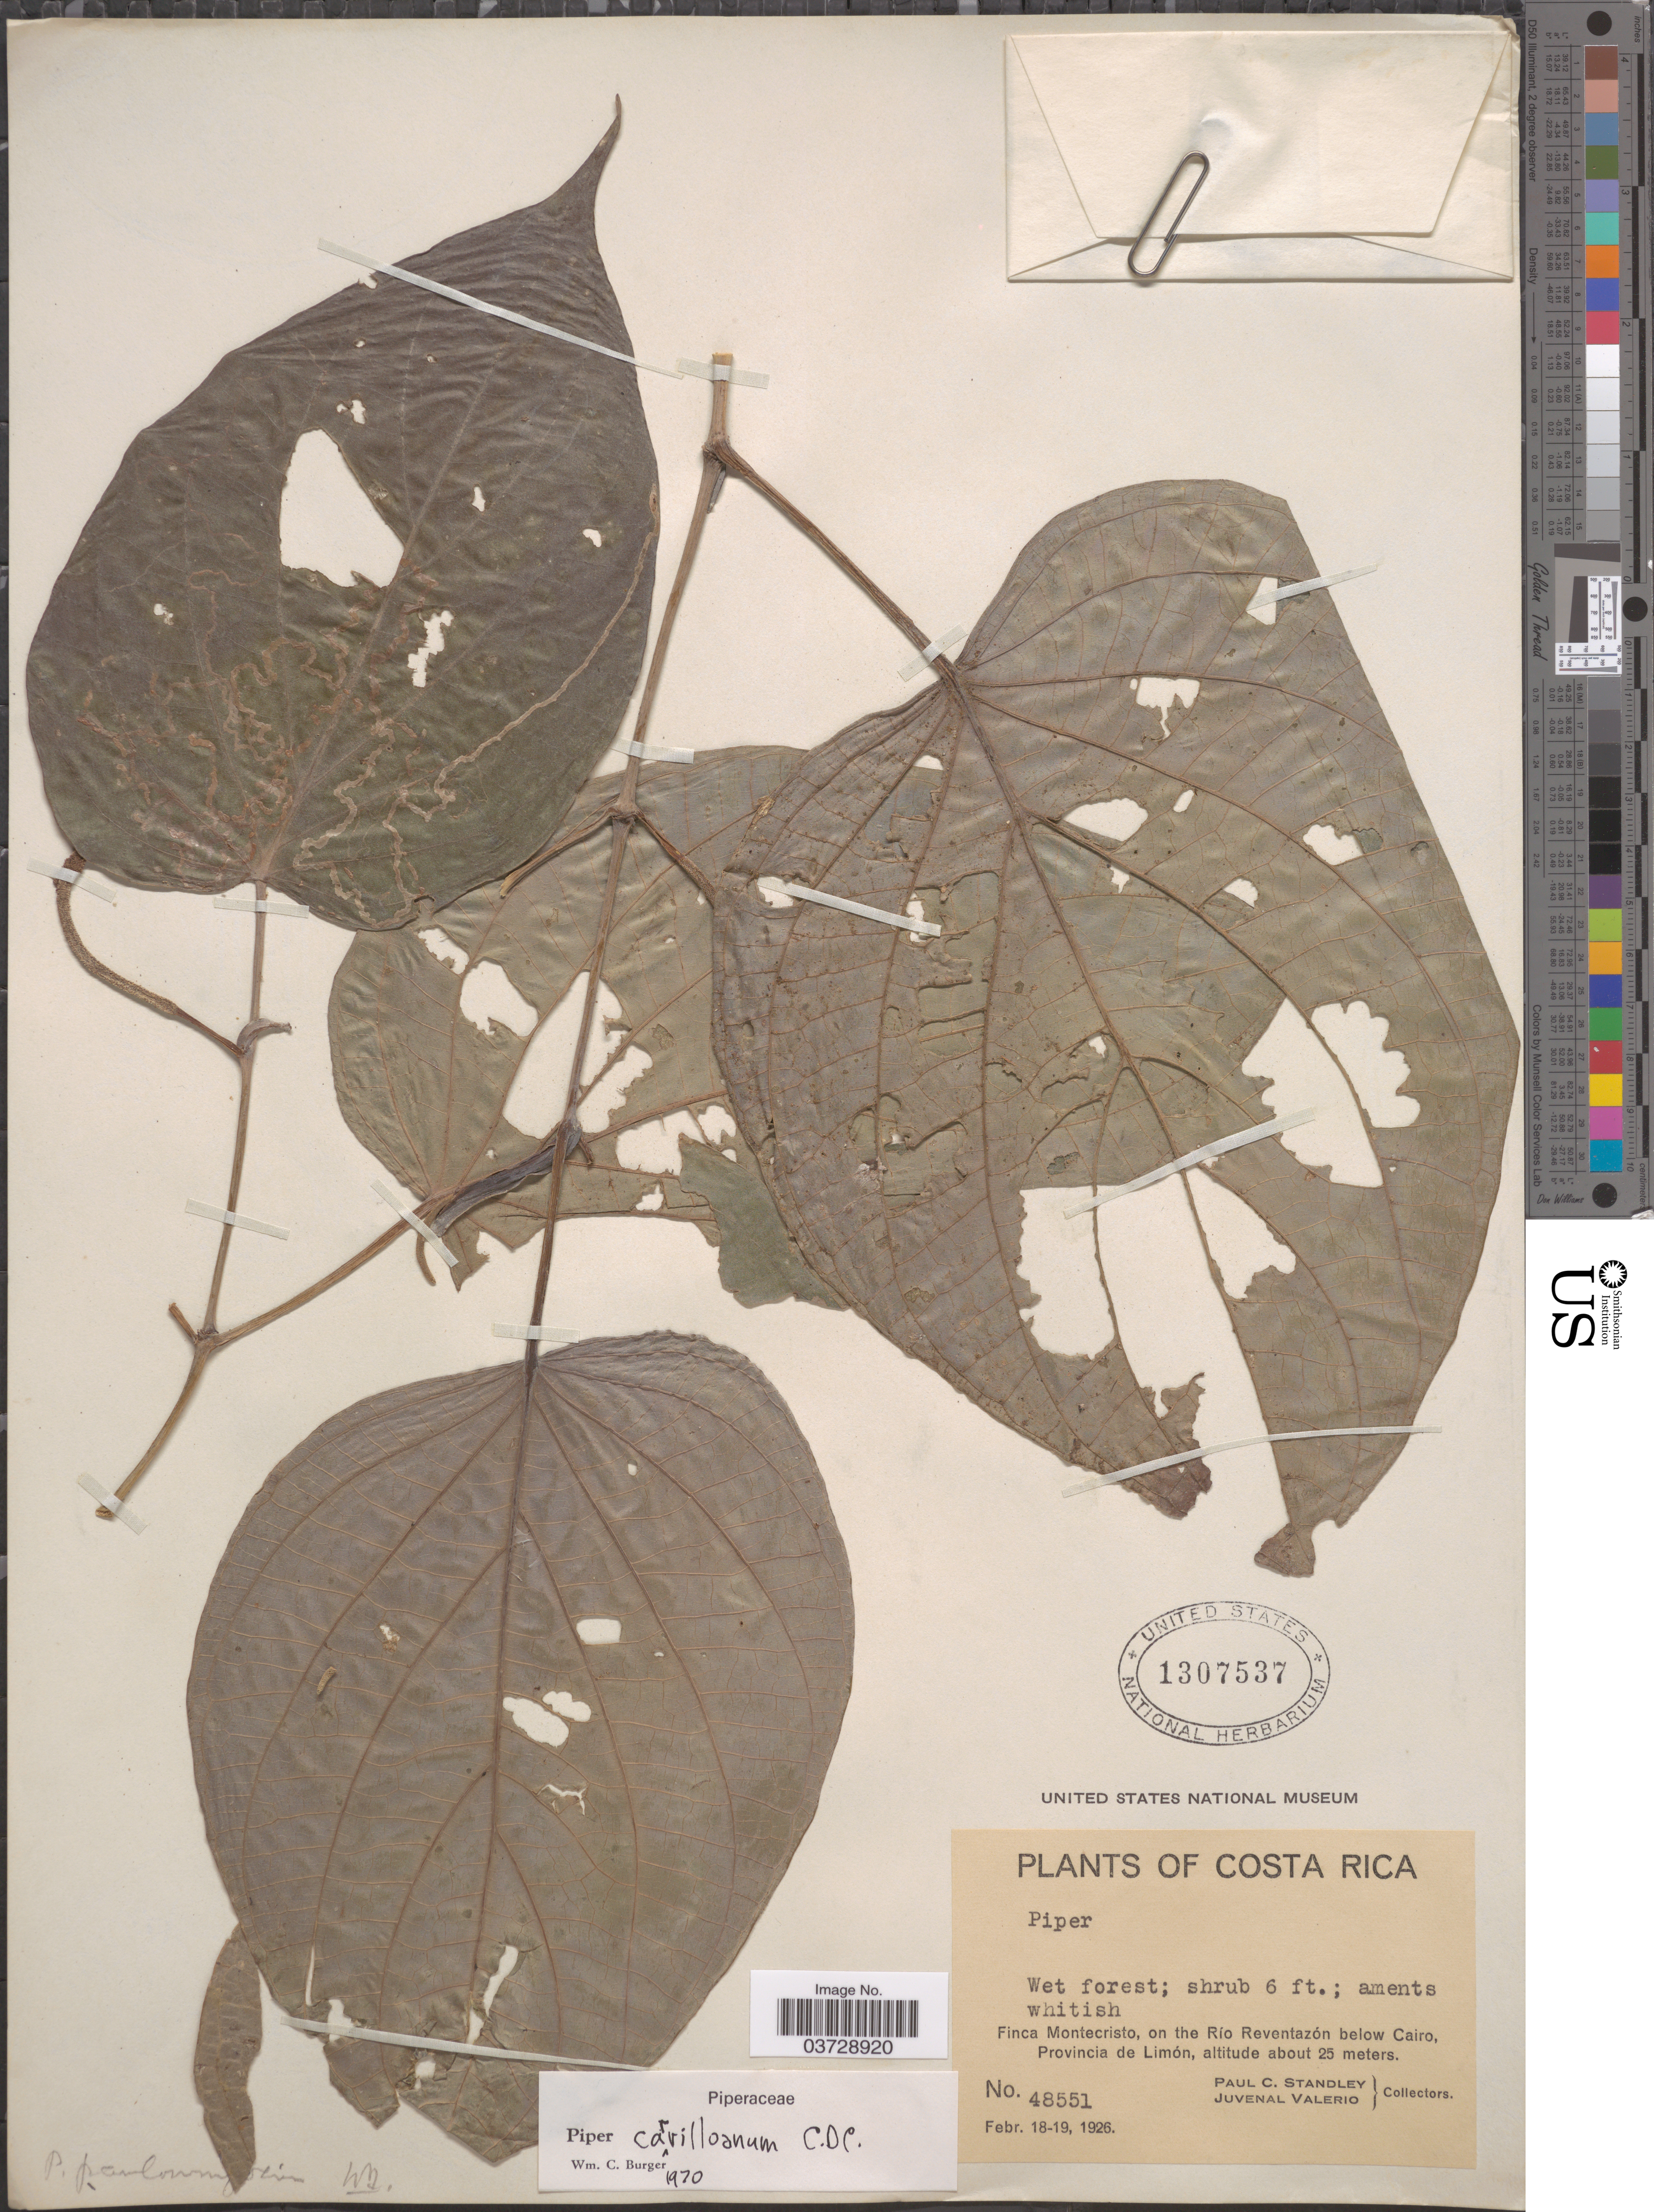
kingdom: Plantae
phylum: Tracheophyta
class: Magnoliopsida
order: Piperales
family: Piperaceae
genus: Piper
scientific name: Piper carrilloanum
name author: C. DC.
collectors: P. C. Standley & J. Valerio R.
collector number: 48551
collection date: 1926-02-18/1926-02-19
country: Costa Rica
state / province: Limón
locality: Finca Montecristo, on the Río Reventazón below Cairo.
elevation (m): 25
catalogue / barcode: US 1307537